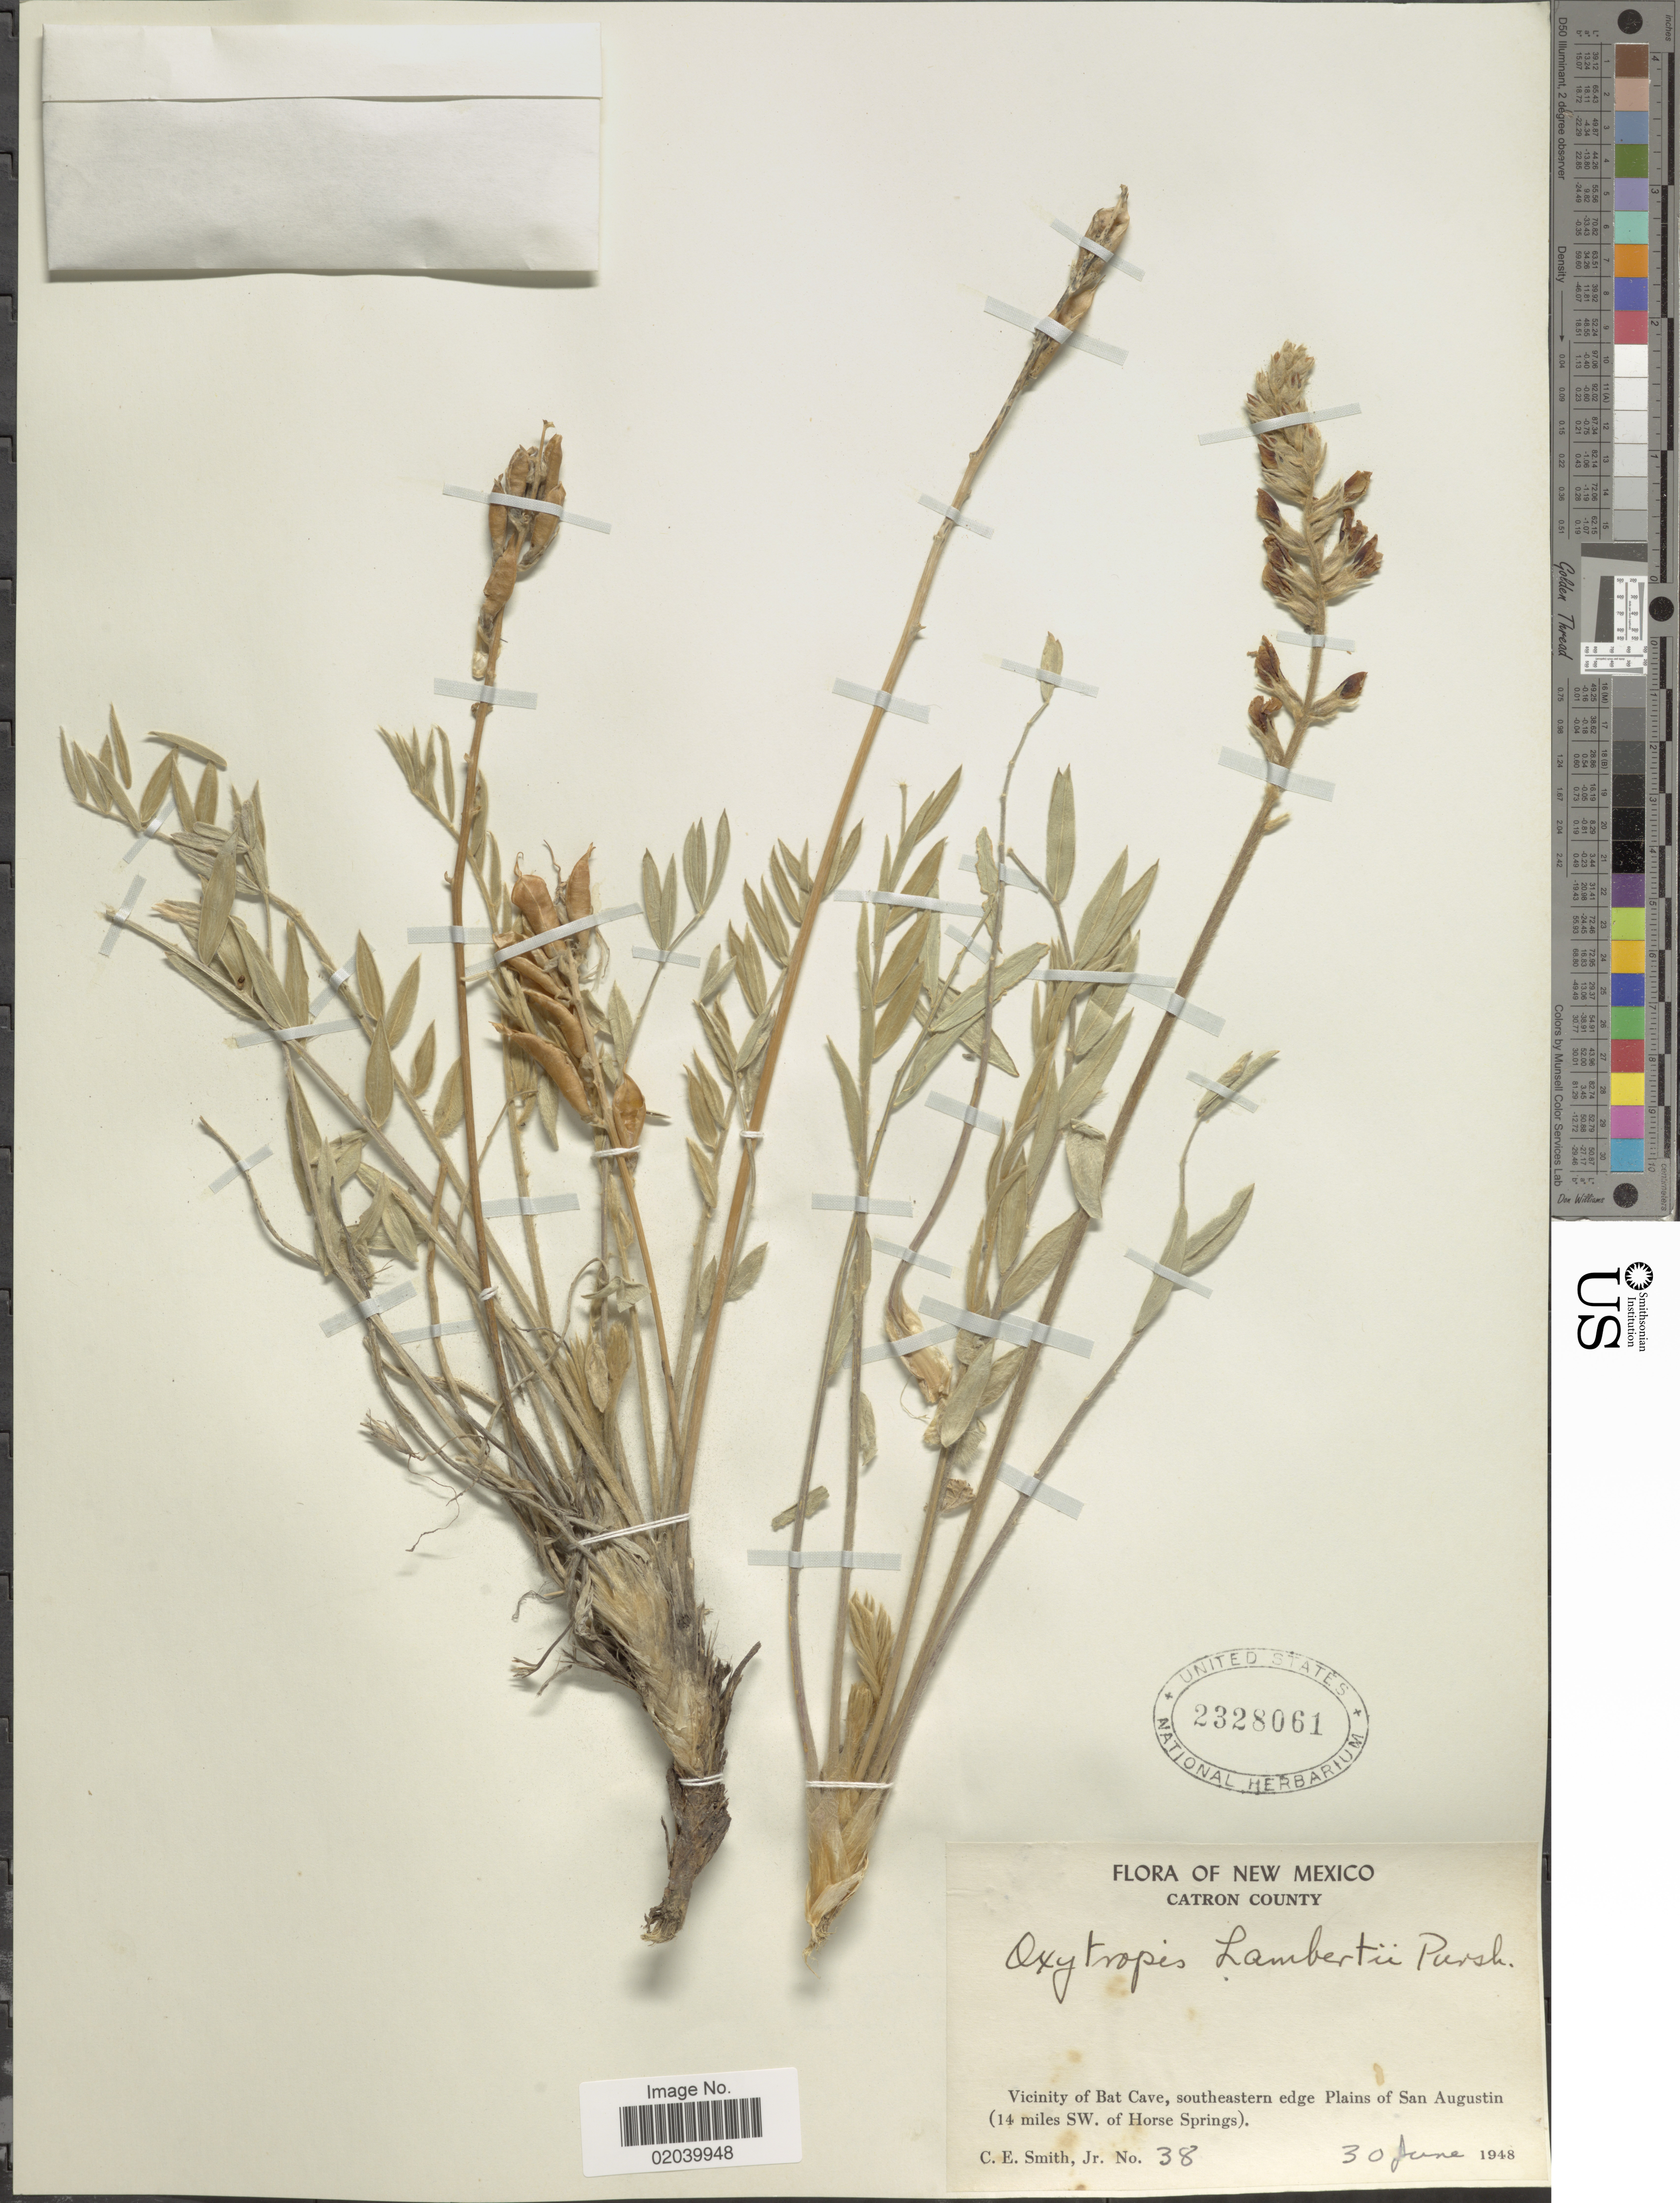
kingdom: Plantae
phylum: Tracheophyta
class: Magnoliopsida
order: Fabales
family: Fabaceae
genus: Oxytropis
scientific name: Oxytropis lambertii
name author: Pursh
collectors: C. E. Smith Jr.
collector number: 38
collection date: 1948-06-30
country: United States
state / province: New Mexico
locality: Catron County, Vicinity of Bat Cave, southeastern edge Plains of San Augustin (14 miles SW. of Horse Springs)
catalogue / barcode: US 2328061